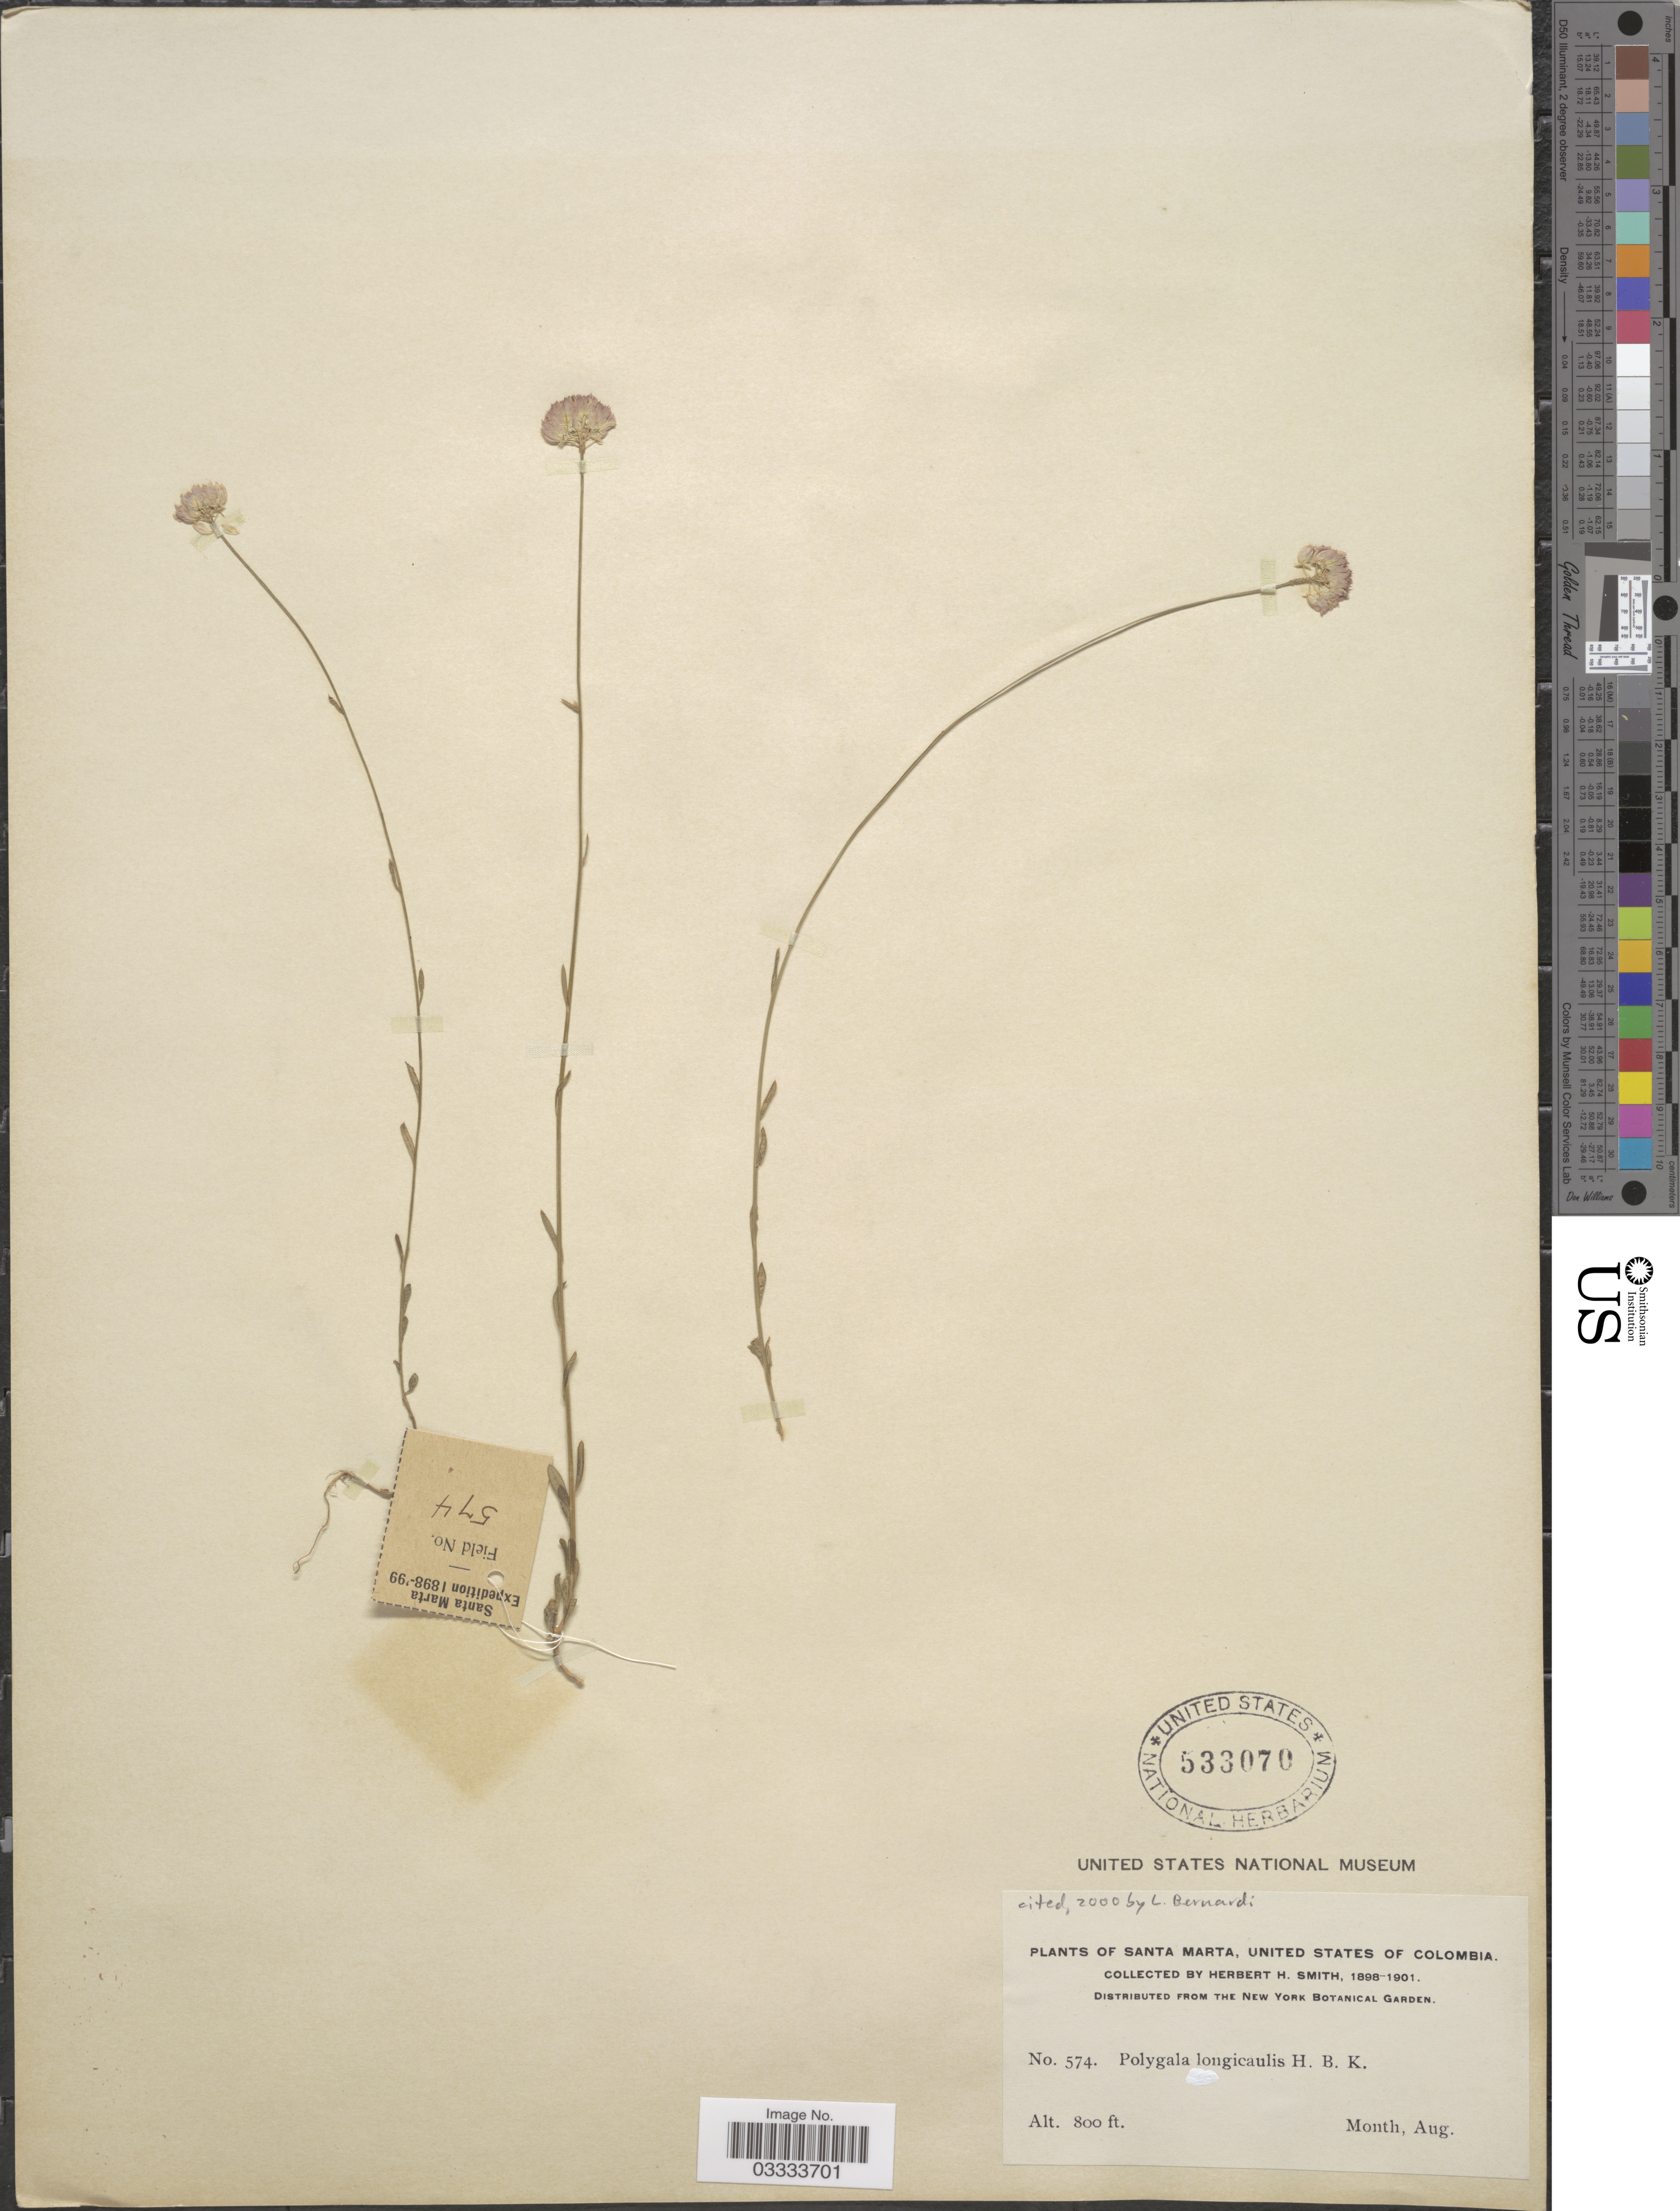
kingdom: Plantae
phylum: Tracheophyta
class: Magnoliopsida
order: Fabales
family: Polygalaceae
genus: Polygala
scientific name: Polygala longicaulis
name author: Kunth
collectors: Herbert H. Smith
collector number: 574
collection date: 1898-08/1901-08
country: Colombia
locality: Santa Marta, United States of Colombia.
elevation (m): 244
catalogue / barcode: US 533070